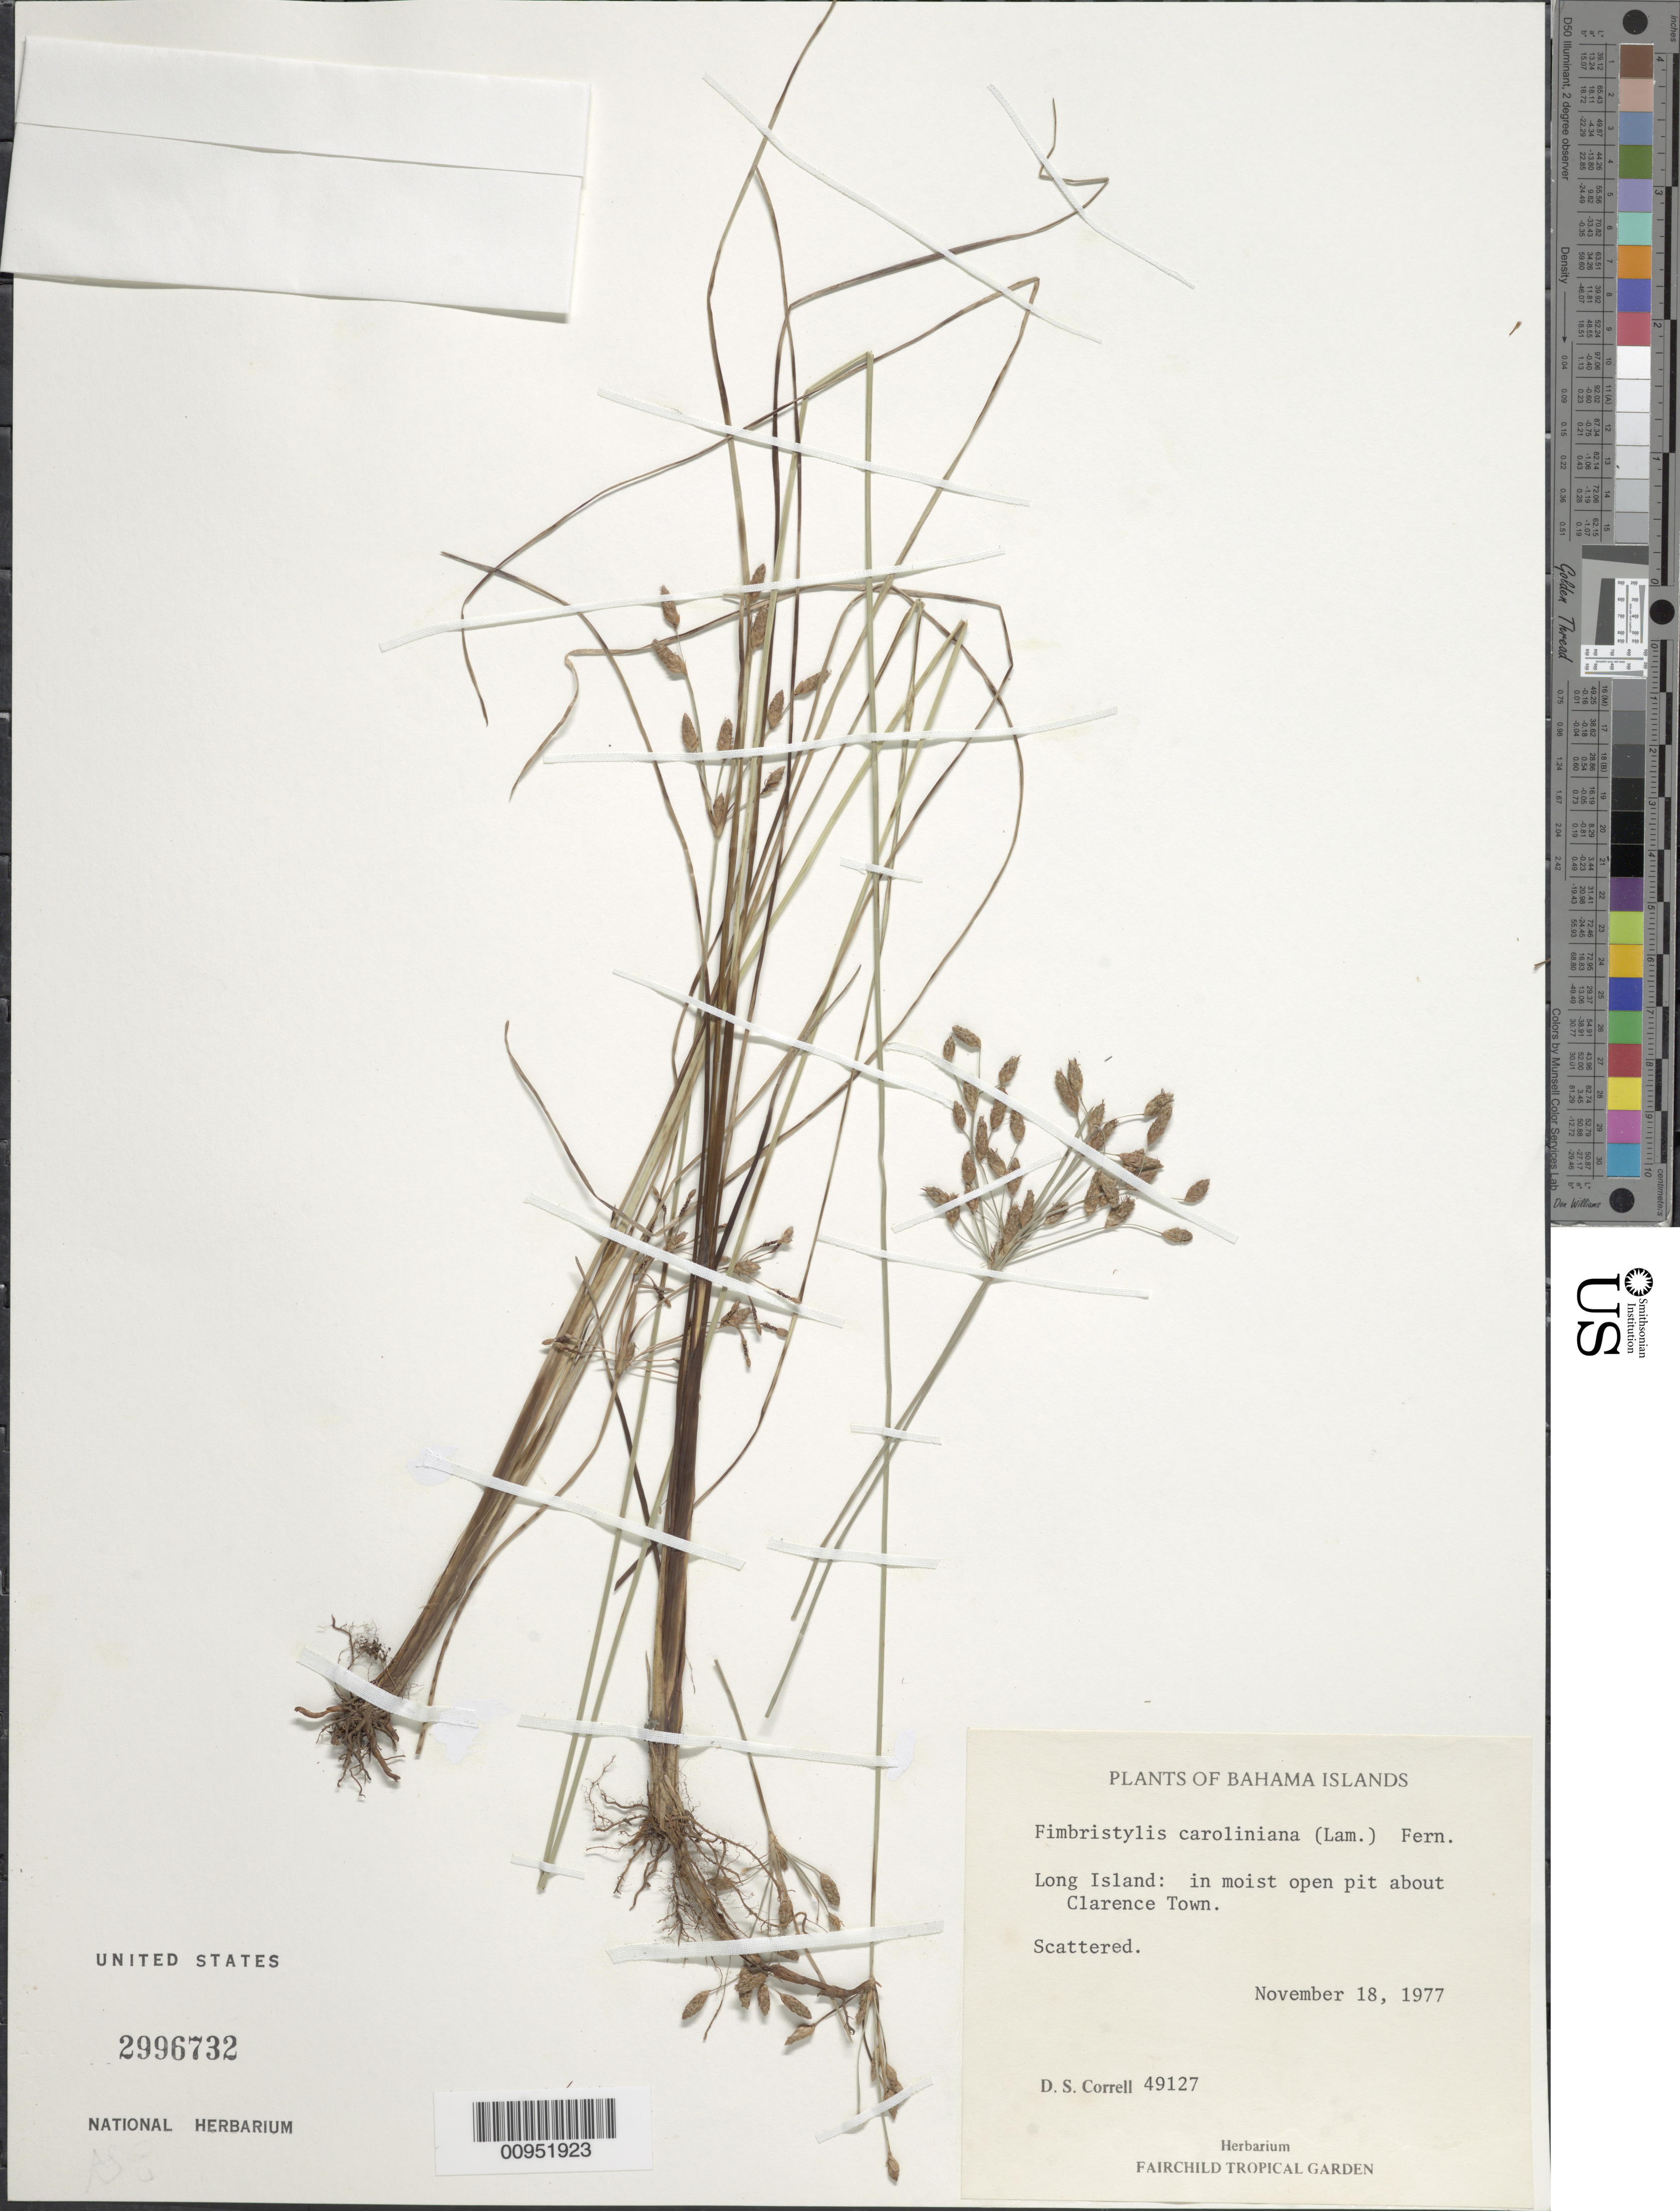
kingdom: Plantae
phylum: Tracheophyta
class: Liliopsida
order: Poales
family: Cyperaceae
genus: Fimbristylis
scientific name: Fimbristylis caroliniana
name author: (Lam.) Fernald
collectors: D. S. Correll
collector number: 49127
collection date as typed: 18 Nov 1977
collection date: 1977-11-18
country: Bahamas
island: Long Island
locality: About Clarence Town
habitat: In moist open pit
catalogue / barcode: US 2996732